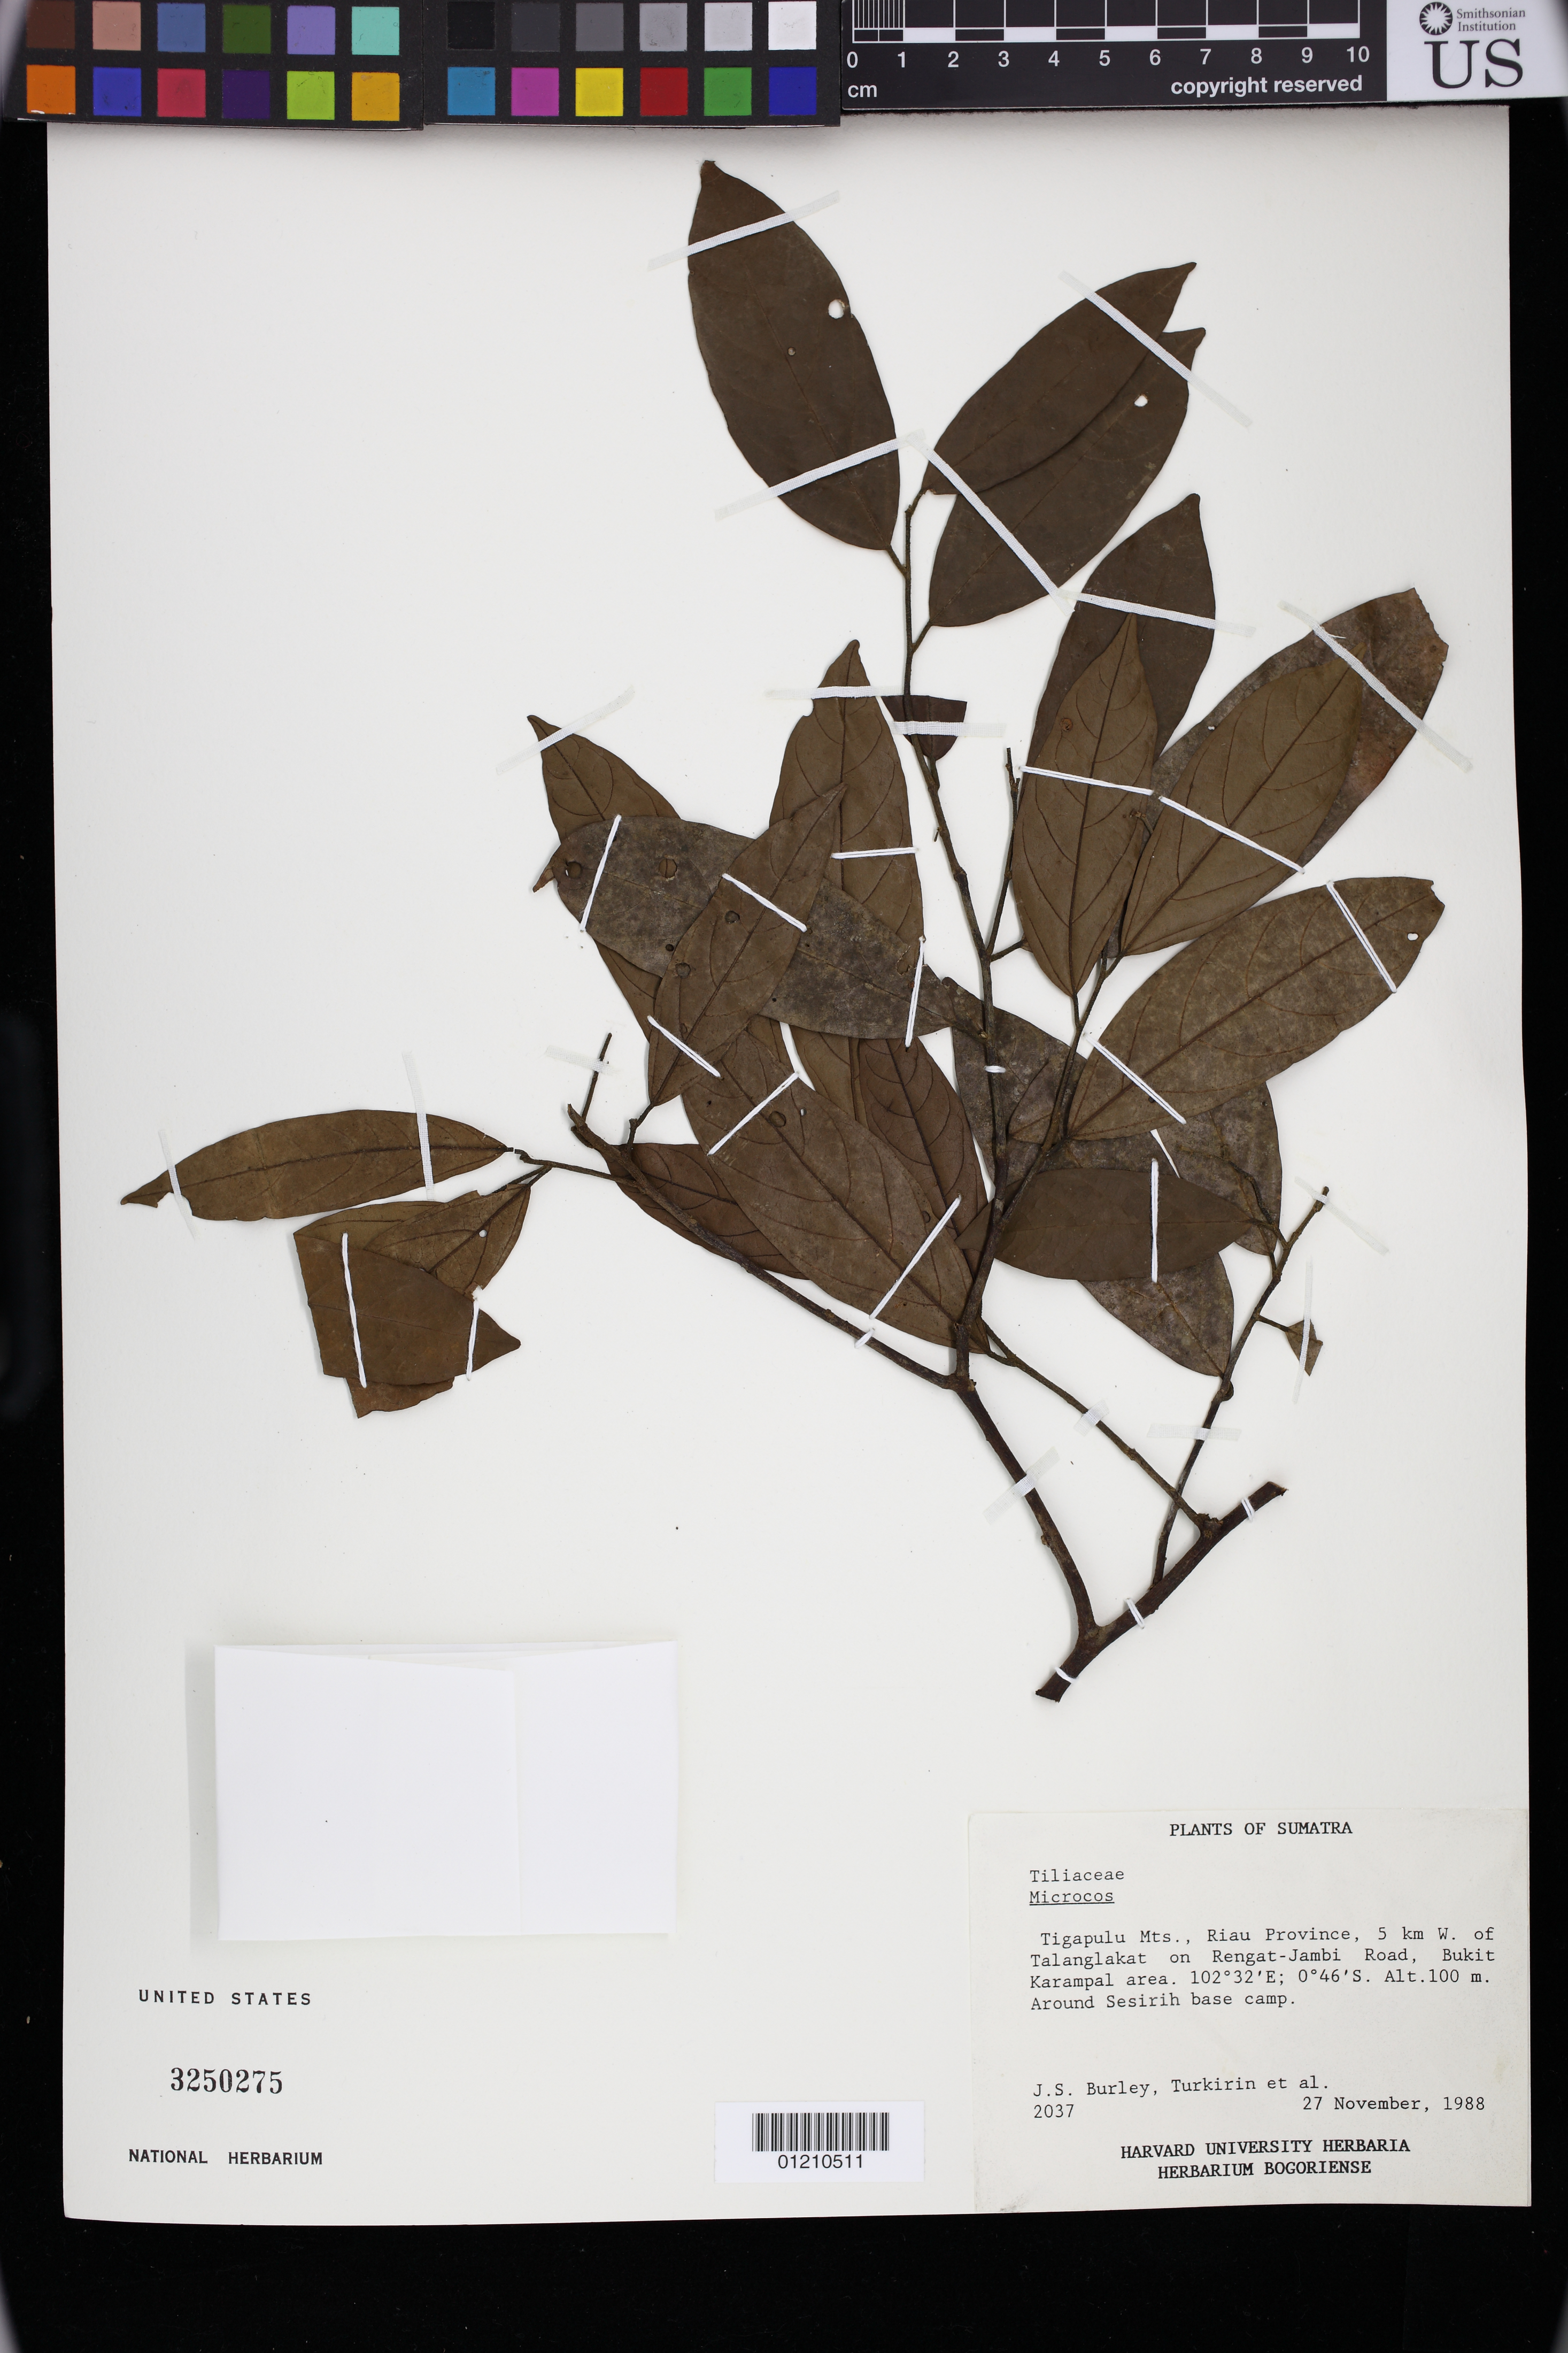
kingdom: Plantae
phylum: Tracheophyta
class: Magnoliopsida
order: Malvales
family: Malvaceae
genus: Microcos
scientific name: Microcos sp.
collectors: J. S. Burley & -. Turkirin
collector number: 2037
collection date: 1988-11-27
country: Indonesia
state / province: Sumatra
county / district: Riau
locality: Tigapulu Mts., Riau Province, 5 km W. of Talanglakat on Rengat-Jambi Road, Bukit Karampal area.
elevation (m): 100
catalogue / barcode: US 3250275